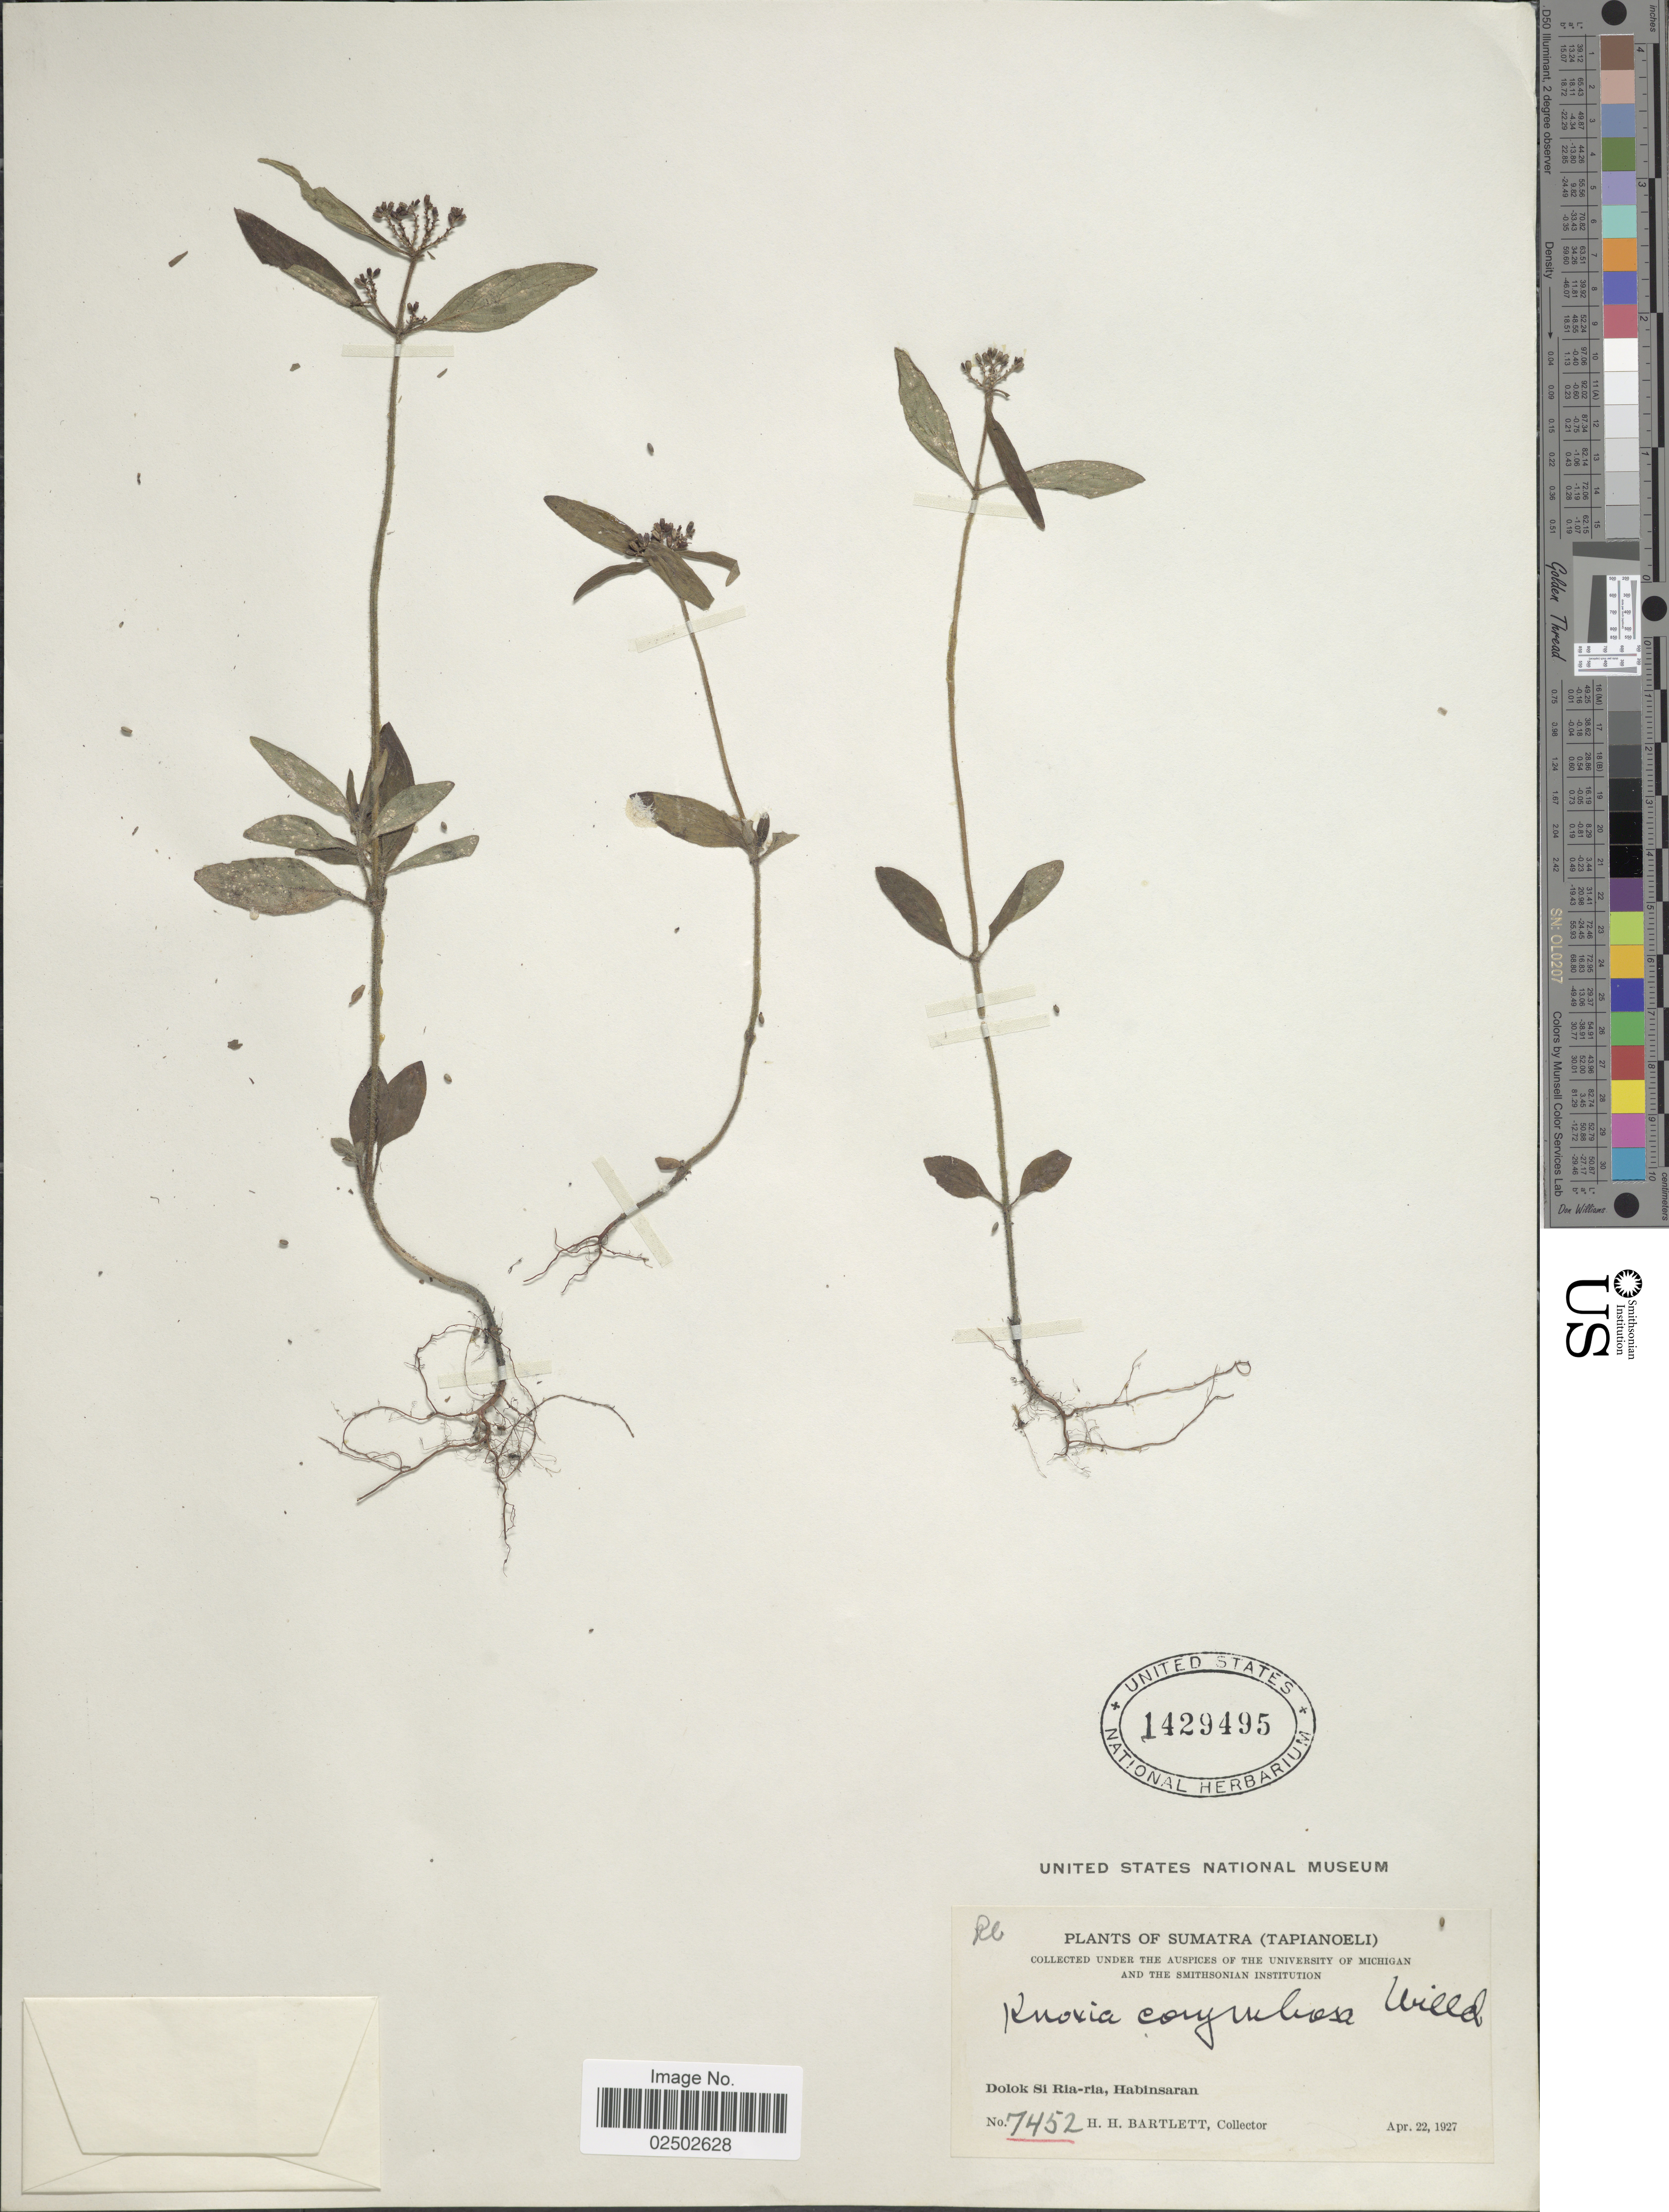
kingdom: Plantae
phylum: Tracheophyta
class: Magnoliopsida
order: Gentianales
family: Rubiaceae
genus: Knoxia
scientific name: Knoxia corymbosa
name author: Willd.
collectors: H. H. Bartlett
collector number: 7452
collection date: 1927-04-22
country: Indonesia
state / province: Sumatra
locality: Tapianoeli, Dolok Si Ria-ria, Habinsaran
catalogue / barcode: US 1429495